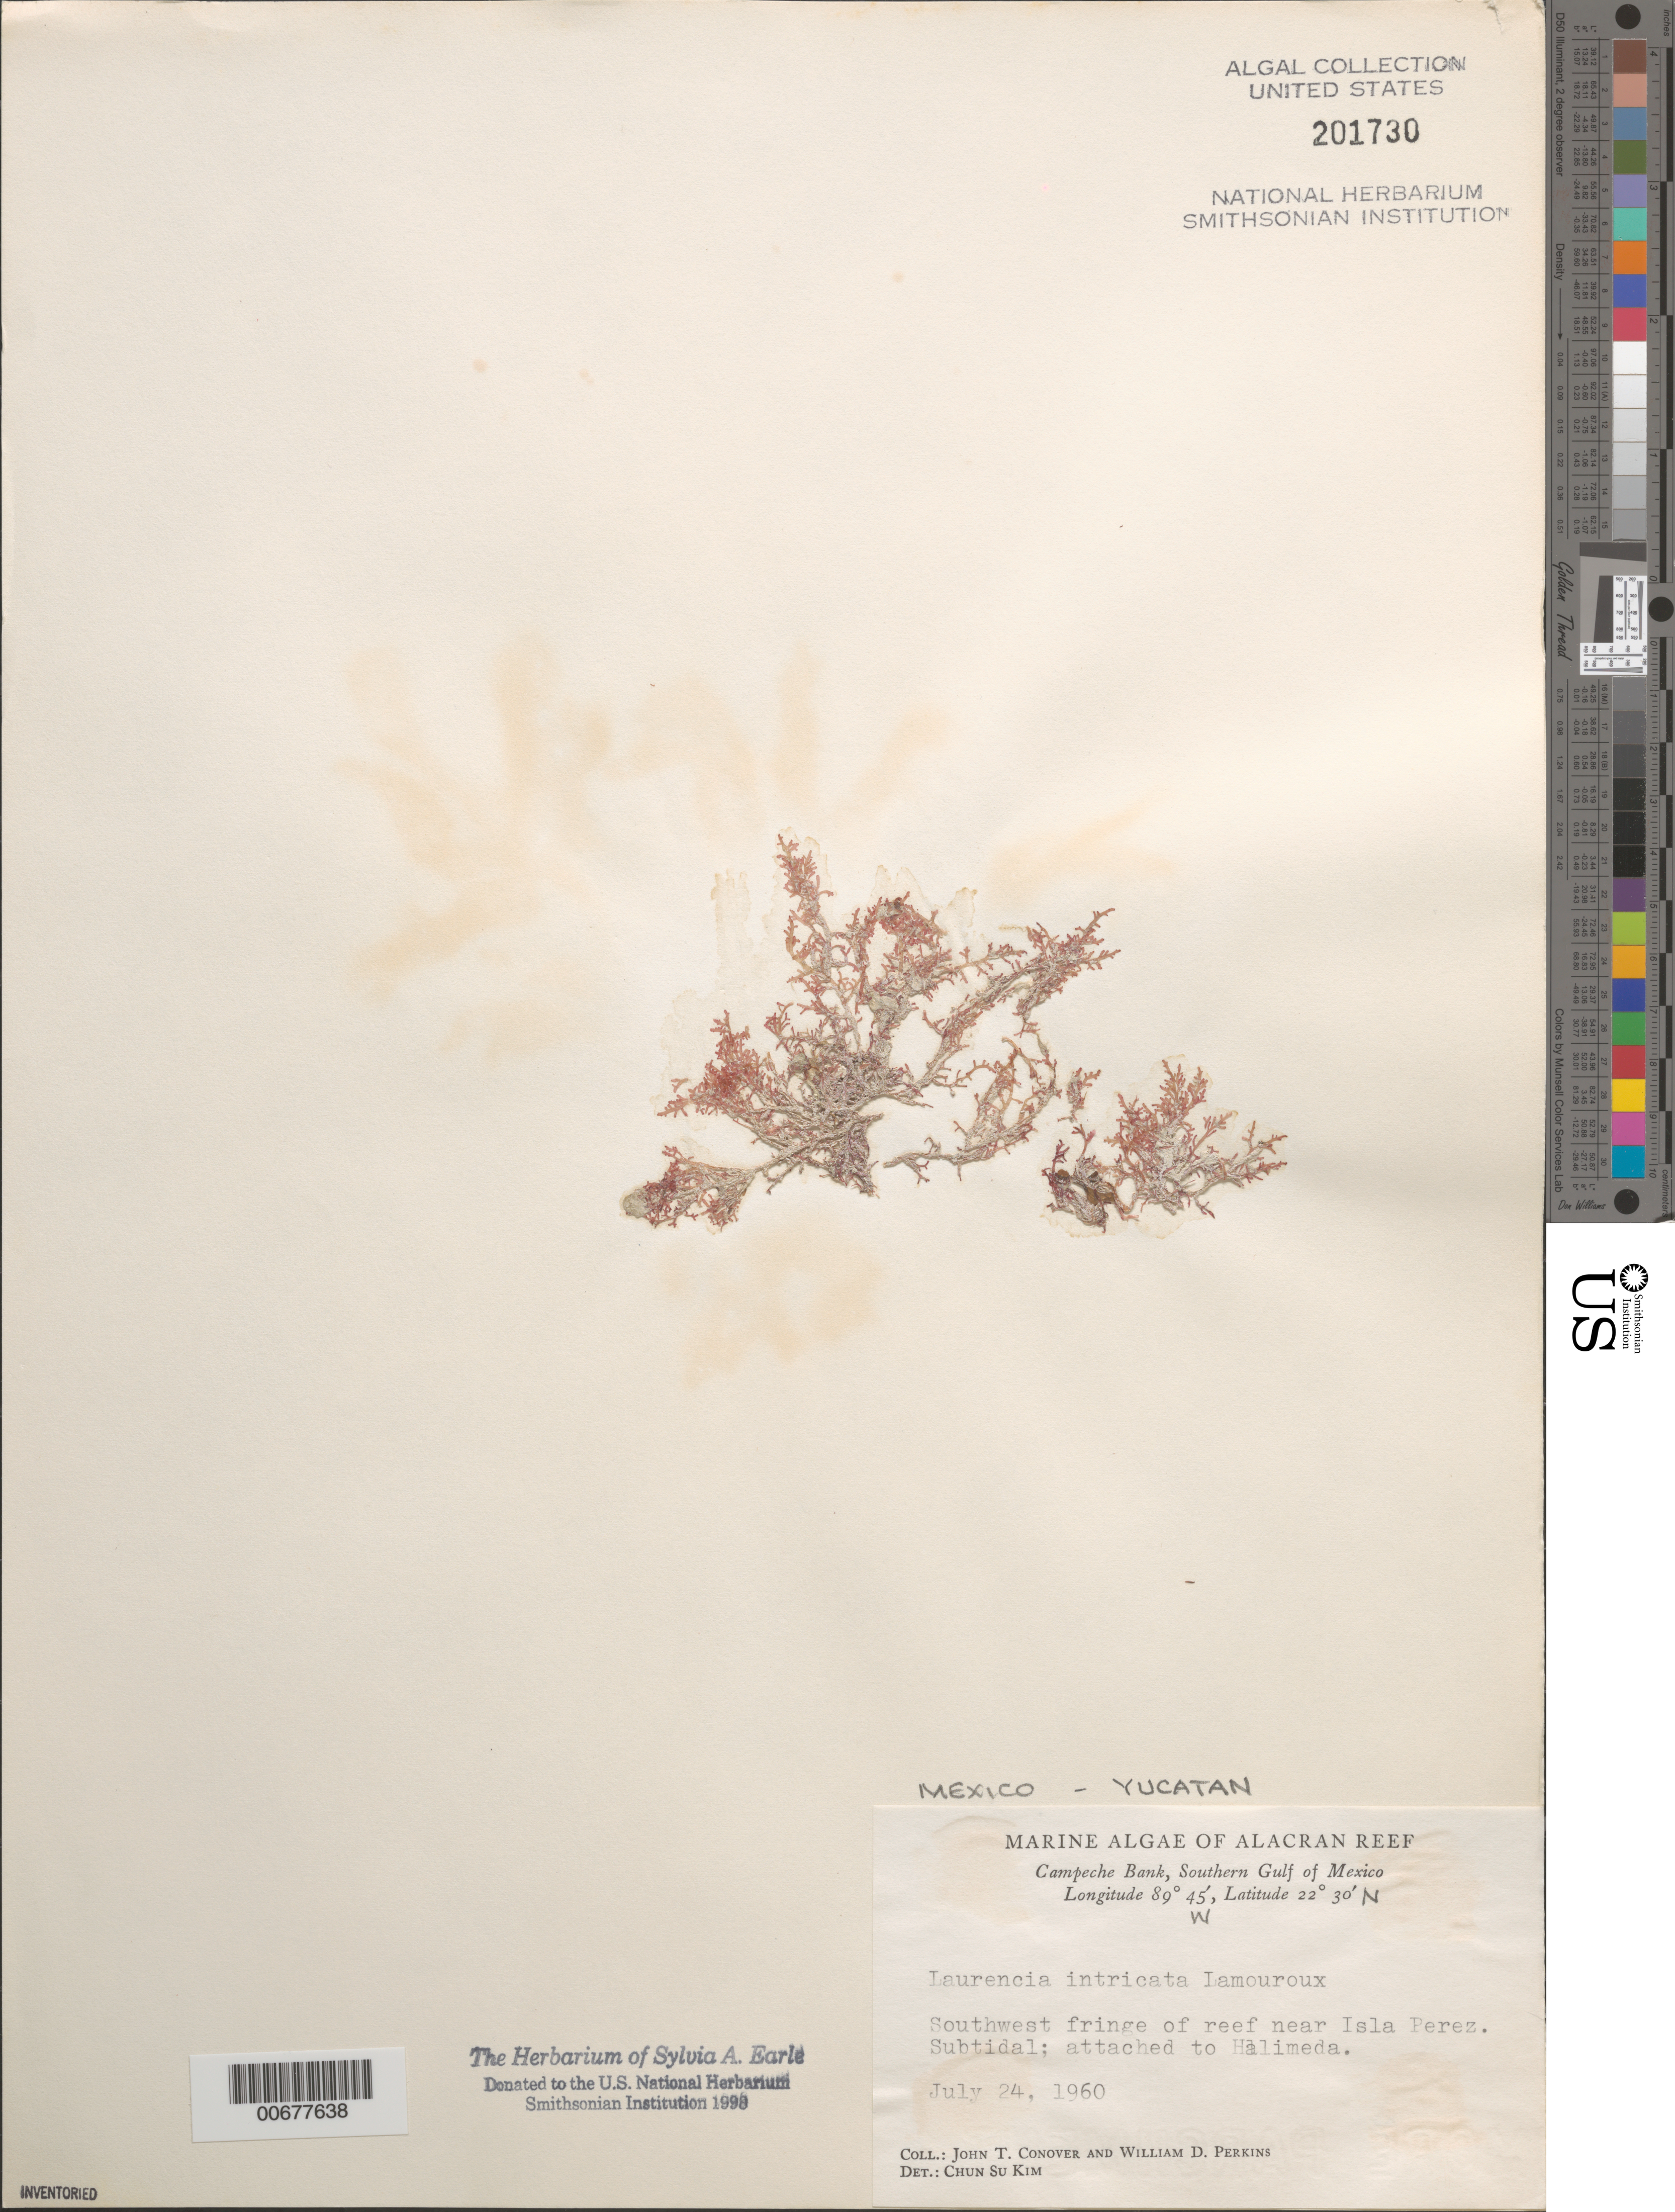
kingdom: Plantae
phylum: Rhodophyta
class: Florideophyceae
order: Ceramiales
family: Rhodomelaceae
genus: Laurencia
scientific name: Laurencia intricata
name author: J.V.Lamouroux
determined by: Kim, Chun Su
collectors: J. T. Conover & W. D. Perkins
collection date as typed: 24 Jul 1960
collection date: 1960-07-24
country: Mexico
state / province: Yucatan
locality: Alacran Reef, near Isla Perez, Campeche Bank, southern Gulf of Mexico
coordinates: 22 30' N, 84 45' W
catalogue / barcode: US 201730